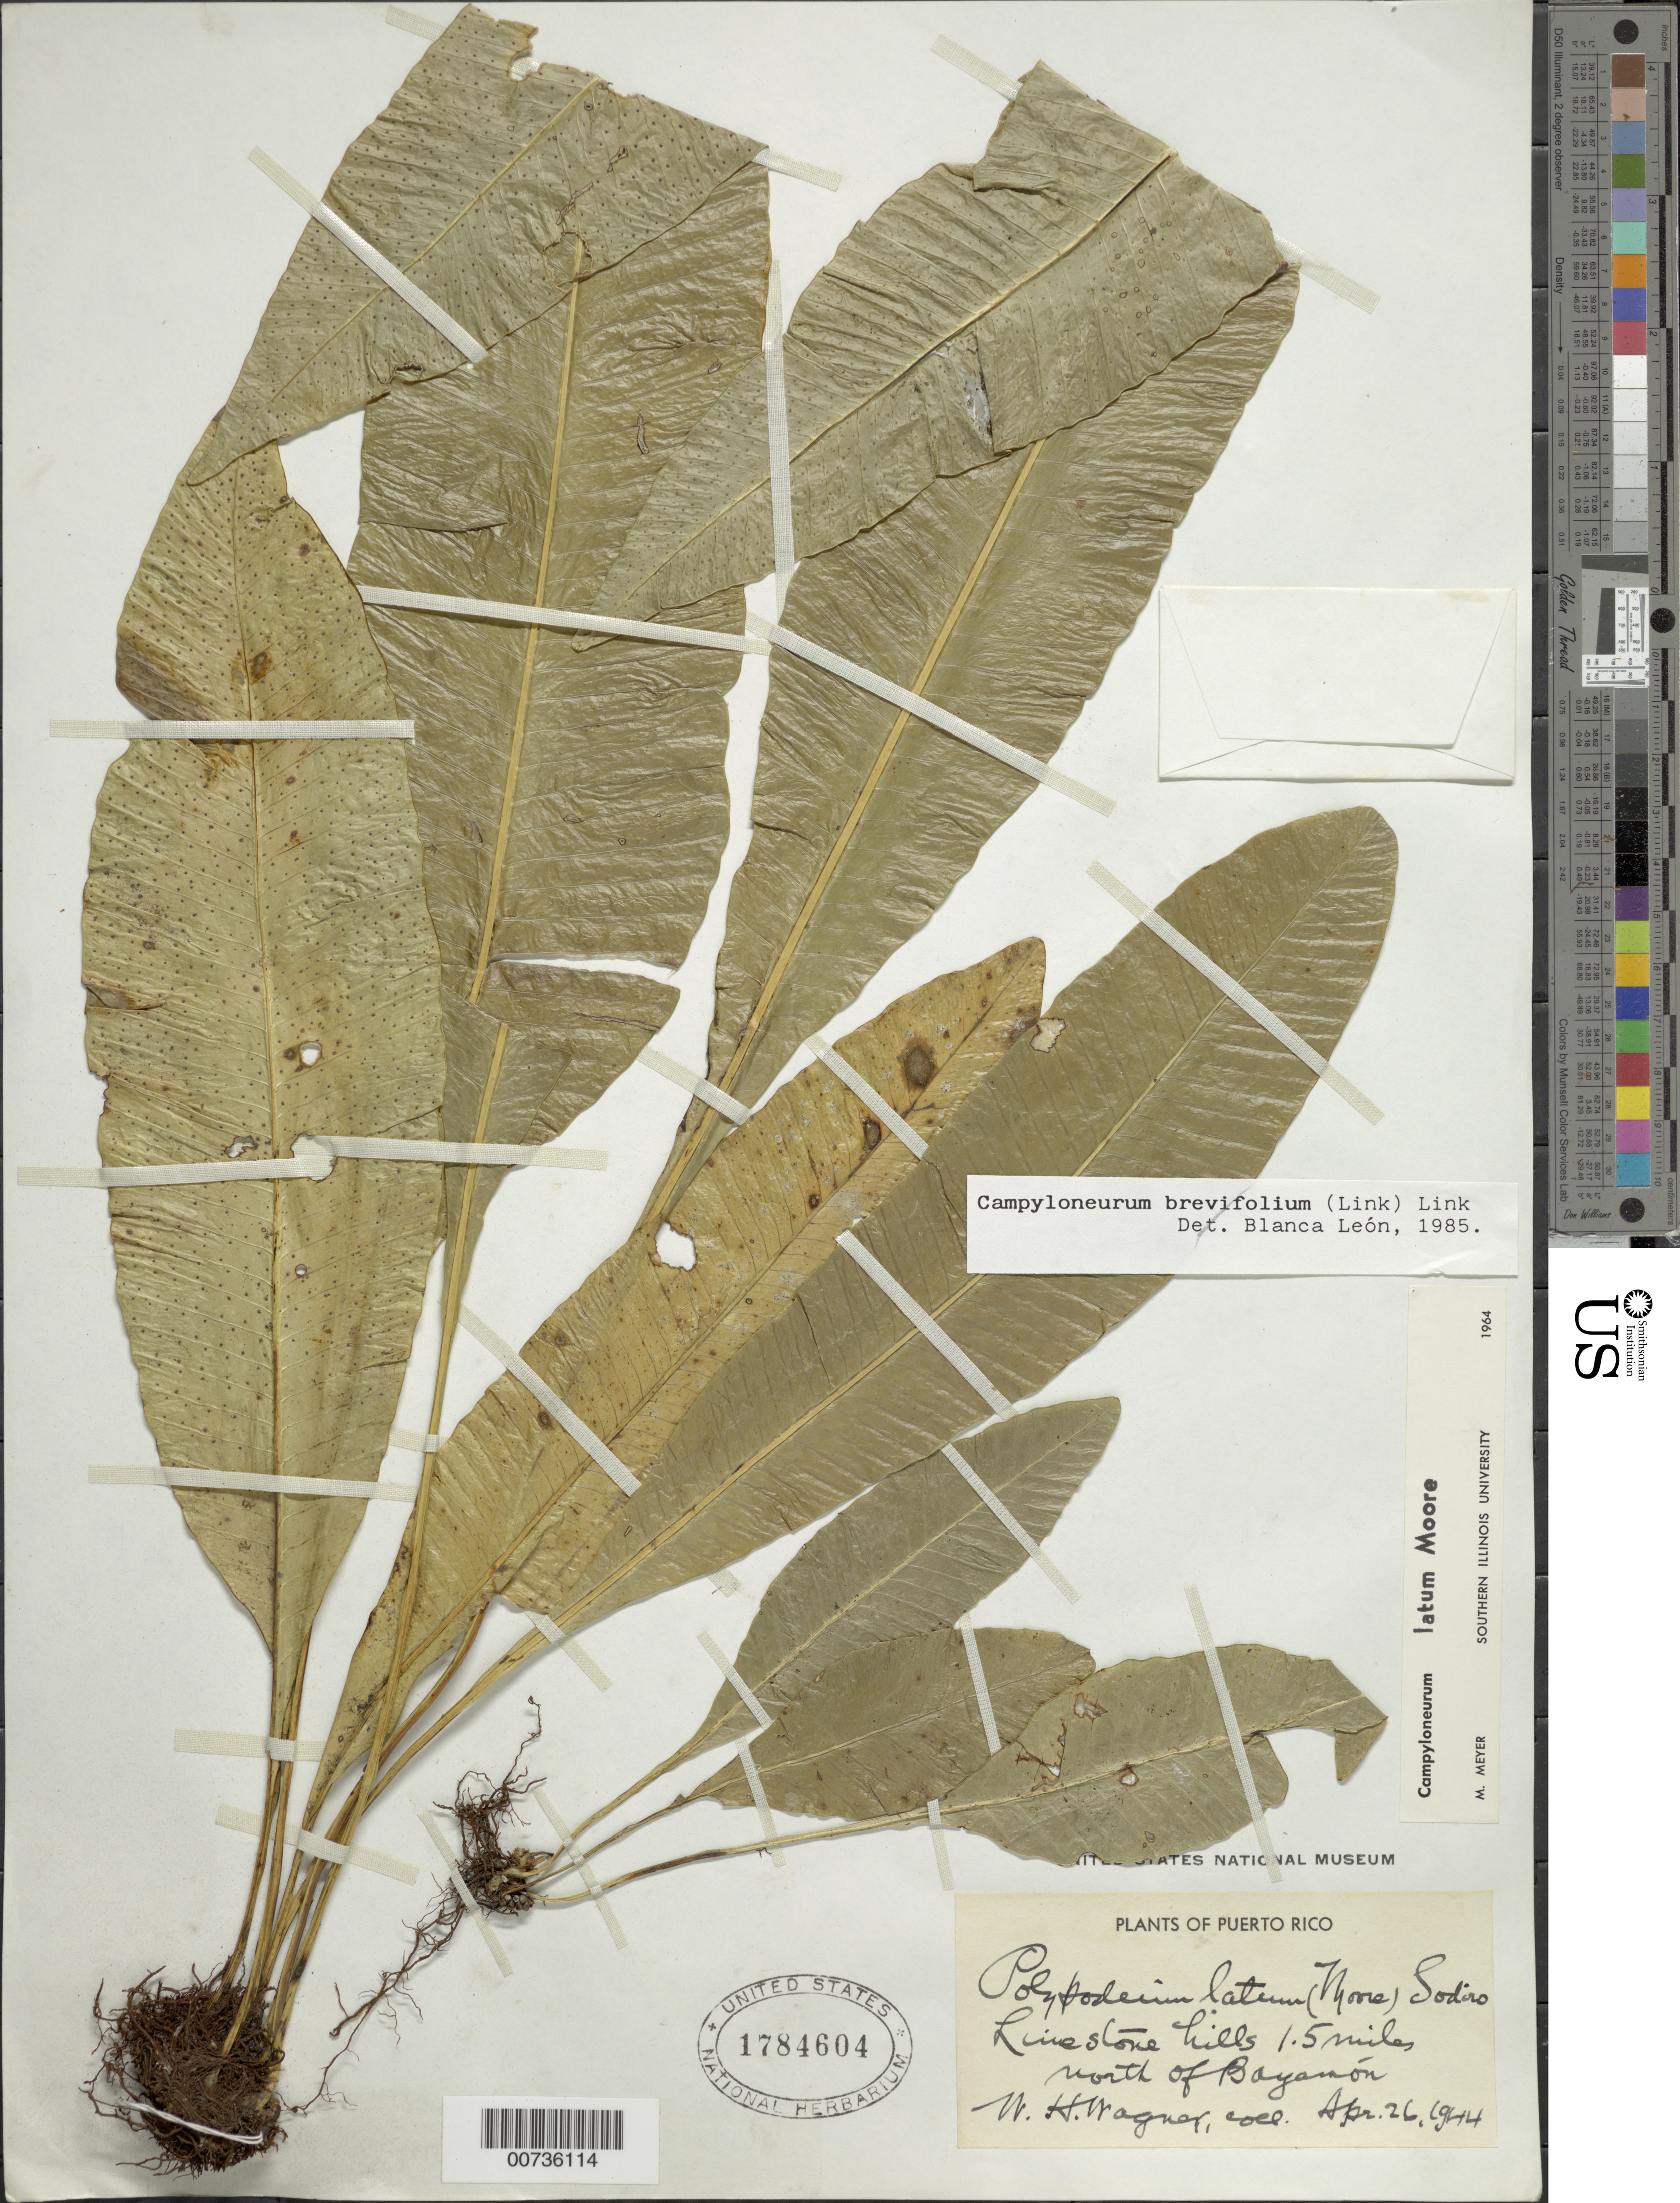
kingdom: Plantae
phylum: Tracheophyta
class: Polypodiopsida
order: Polypodiales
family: Polypodiaceae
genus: Campyloneurum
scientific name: Campyloneurum latum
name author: T. Moore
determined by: Meyer, M.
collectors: W. H. Wagner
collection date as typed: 26 Apr 1944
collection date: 1944-04-26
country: Puerto Rico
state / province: Bayamón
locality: North of Bayamón, Limestones hills 1.5 miles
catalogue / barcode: US 1784604